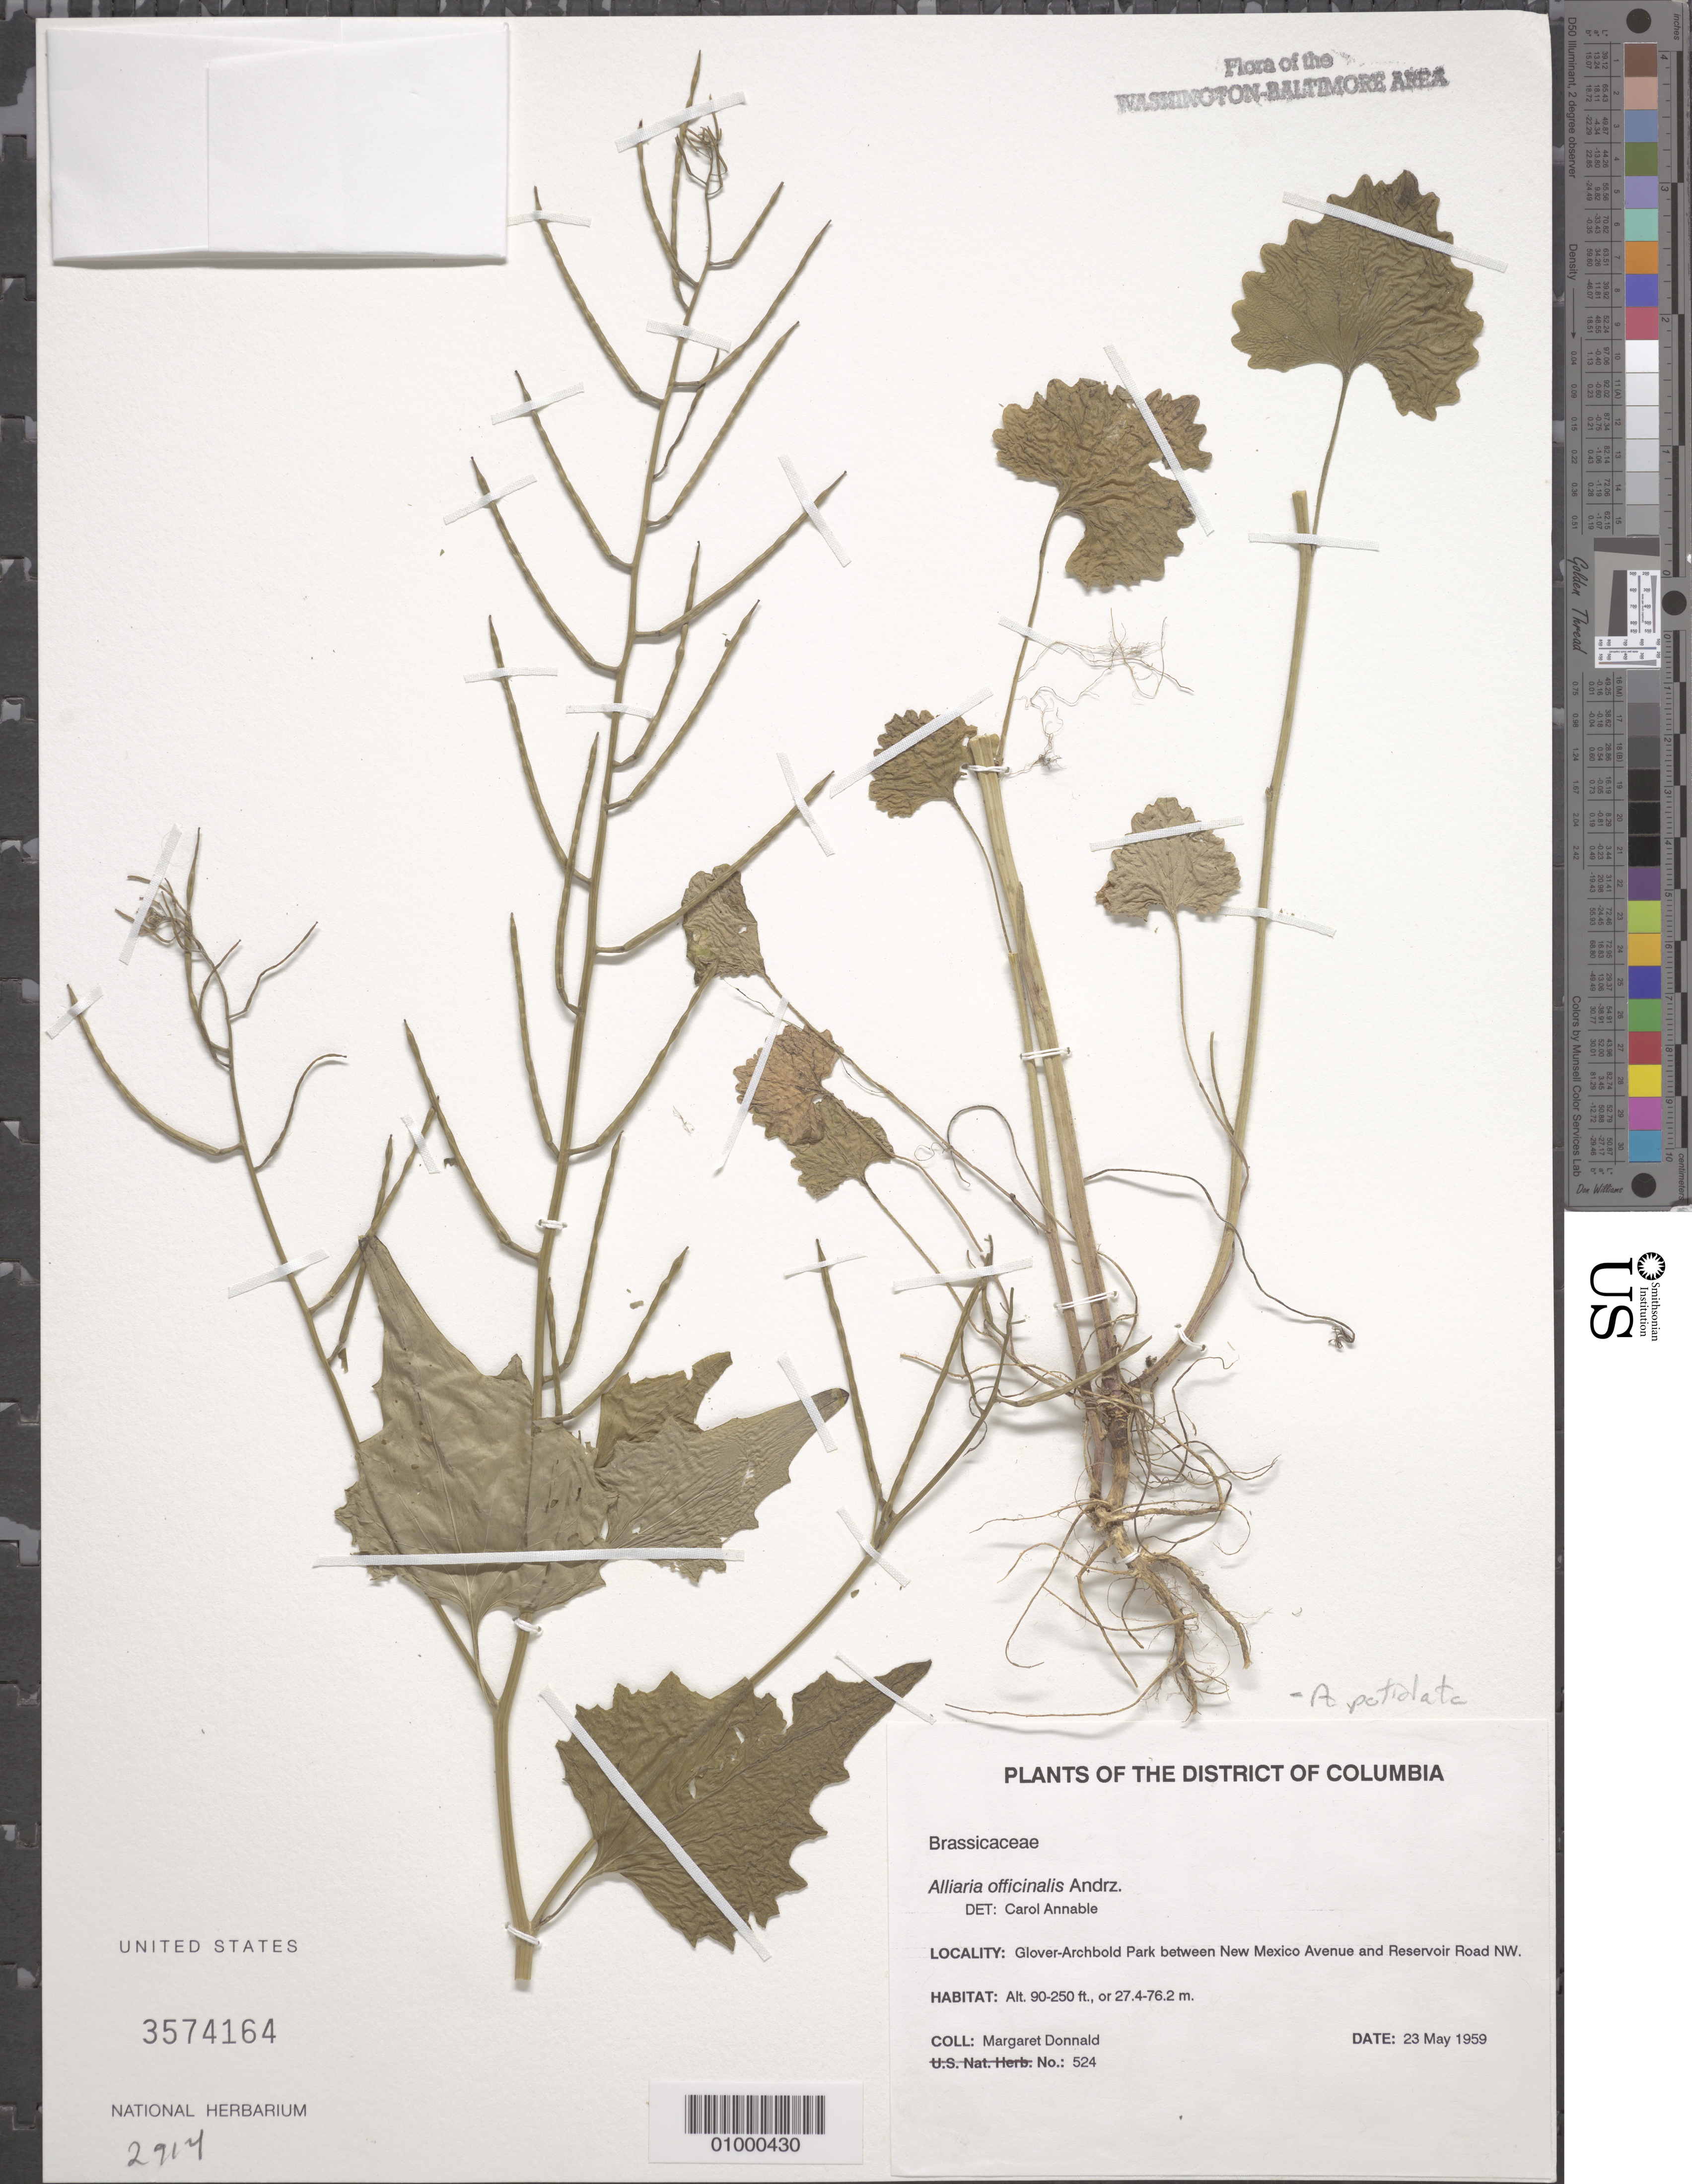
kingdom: Plantae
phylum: Tracheophyta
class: Magnoliopsida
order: Brassicales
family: Brassicaceae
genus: Alliaria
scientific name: Alliaria petiolata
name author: (M. Bieb.) Cavara & Grande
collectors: M. Donnald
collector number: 524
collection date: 1959-05-23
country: United States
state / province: District of Columbia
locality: Glover-Archbold Park between New Mexico Avenue and Reservoir Road NW.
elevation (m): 27.4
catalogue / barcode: US 3574164